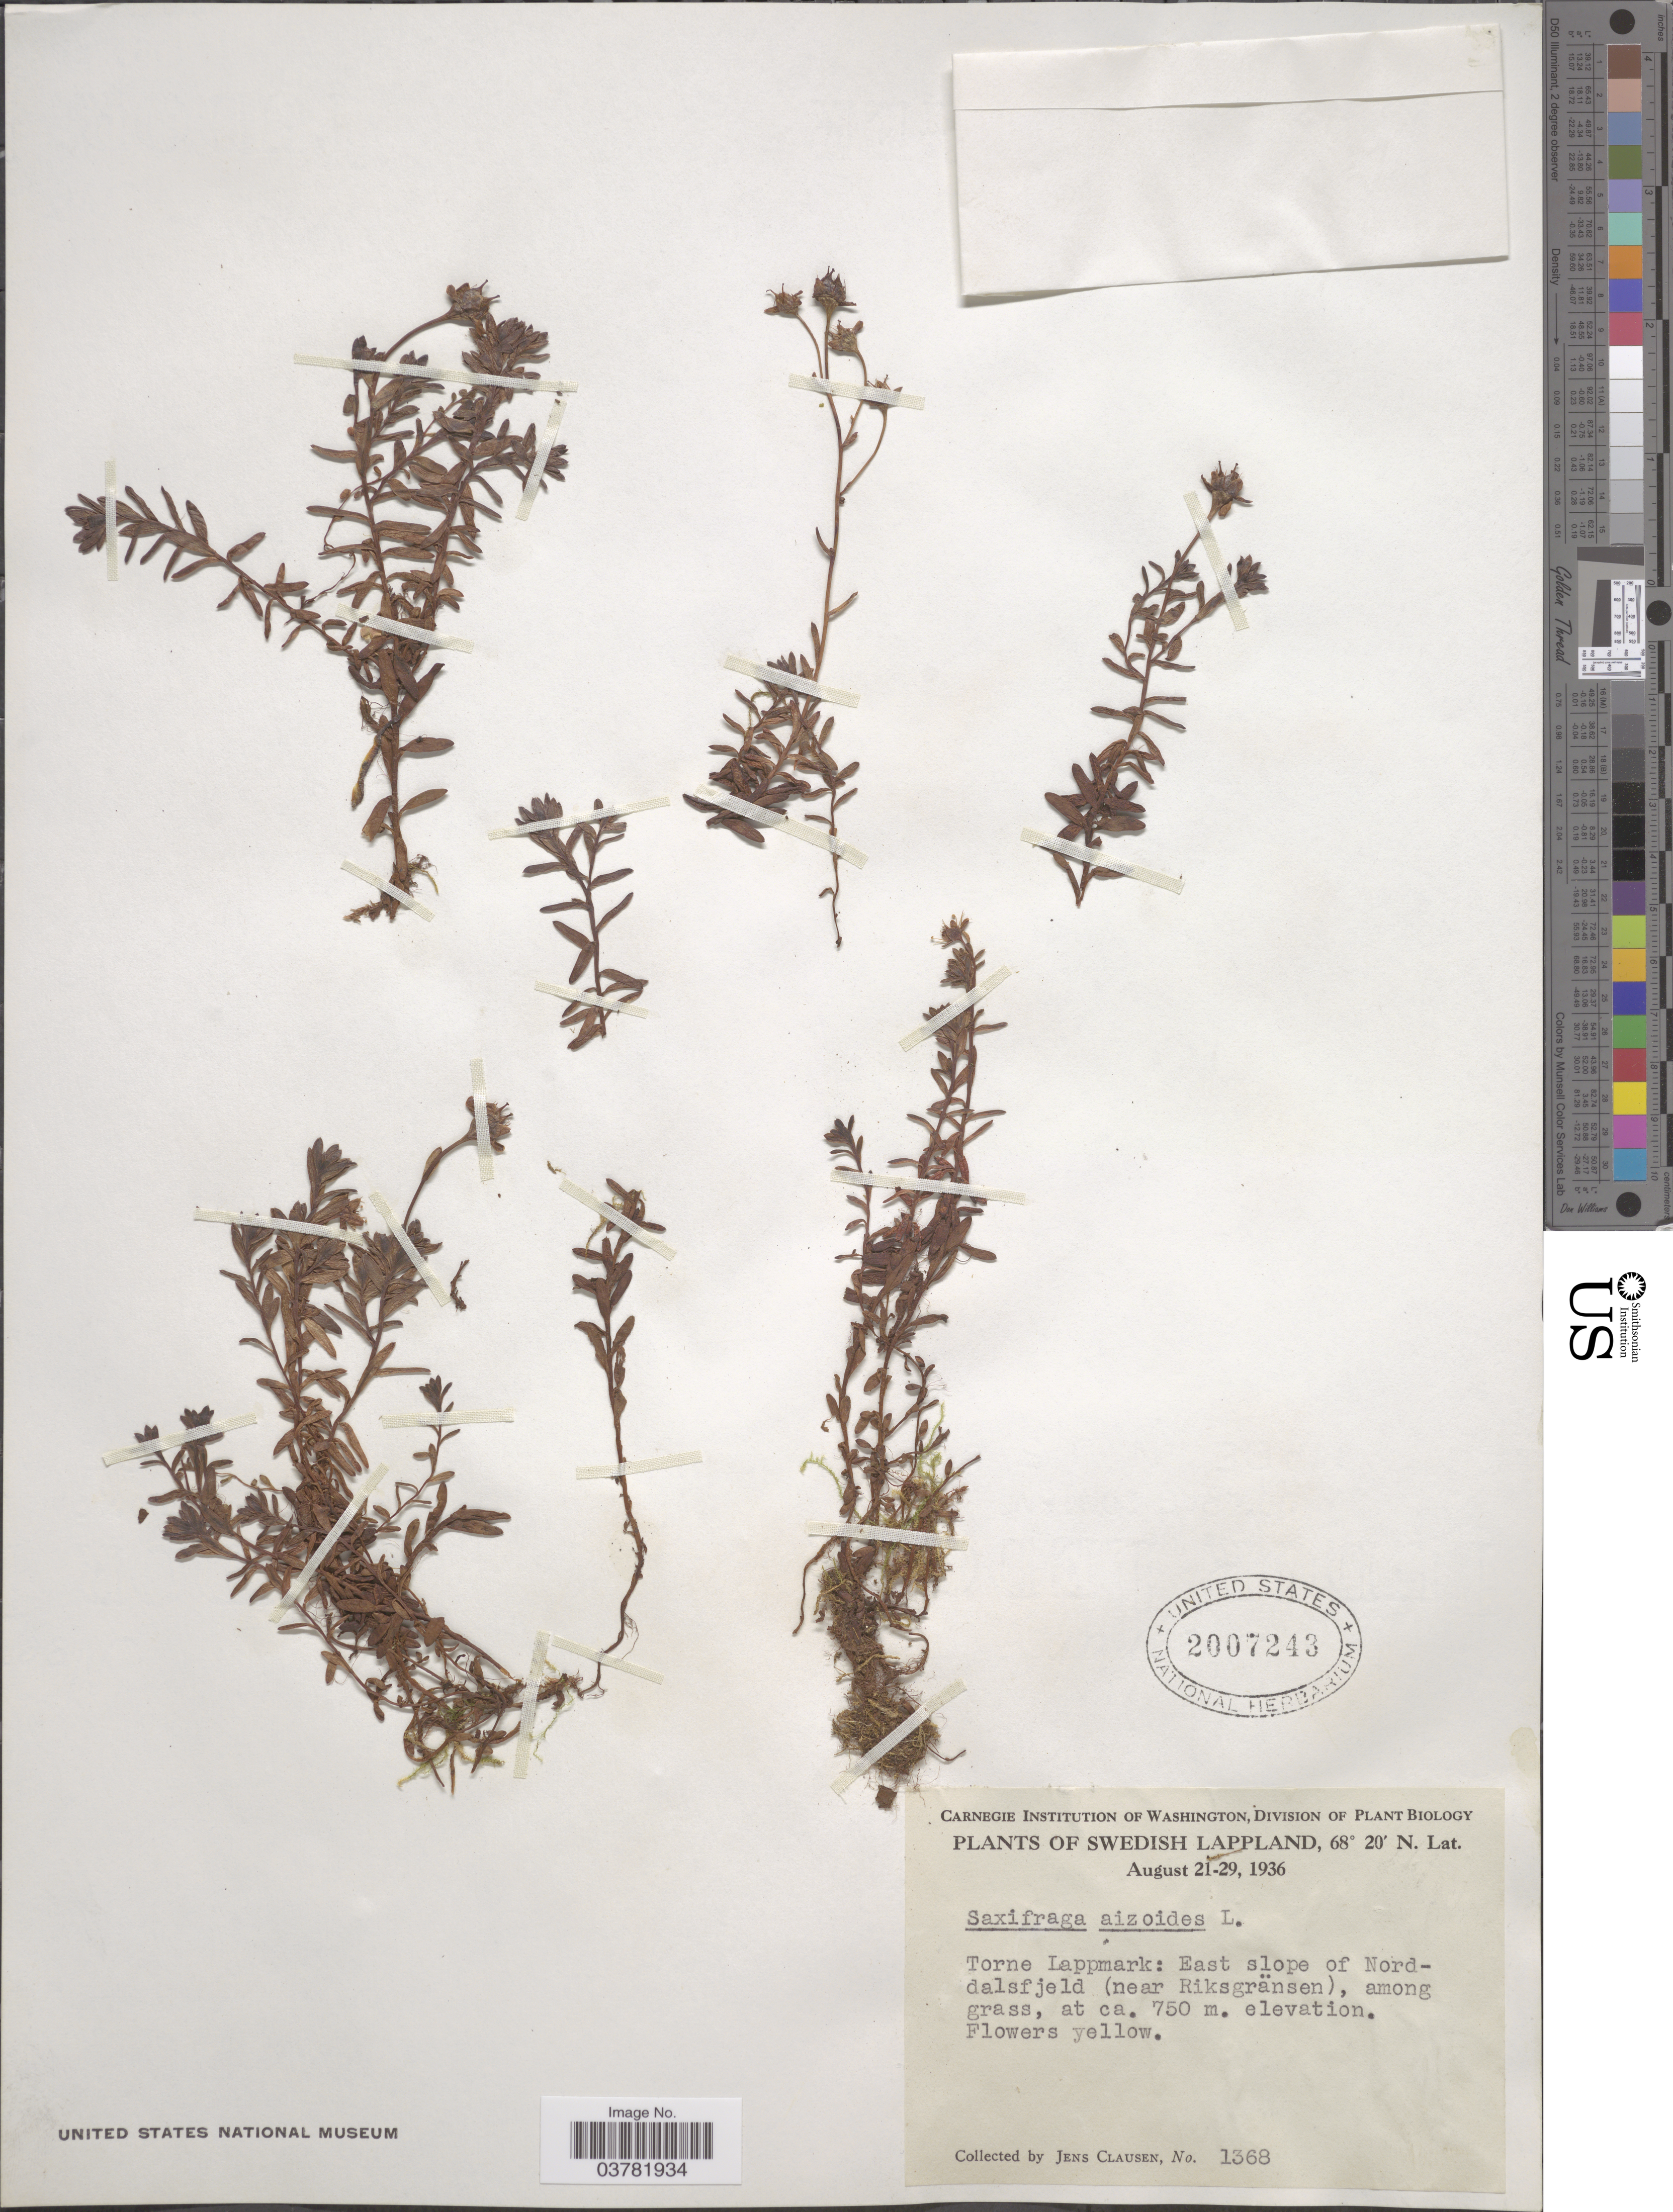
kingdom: Plantae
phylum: Tracheophyta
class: Magnoliopsida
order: Saxifragales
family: Saxifragaceae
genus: Saxifraga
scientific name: Saxifraga aizoides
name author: L.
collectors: J. Clausen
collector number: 1368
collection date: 1936-08-21/1936-08-29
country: Sweden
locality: Swedish Lappland. Torne Lappmark: East slope of Norddalsfjeld (near Riksgränsen), among grass.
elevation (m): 750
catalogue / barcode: US 2007243